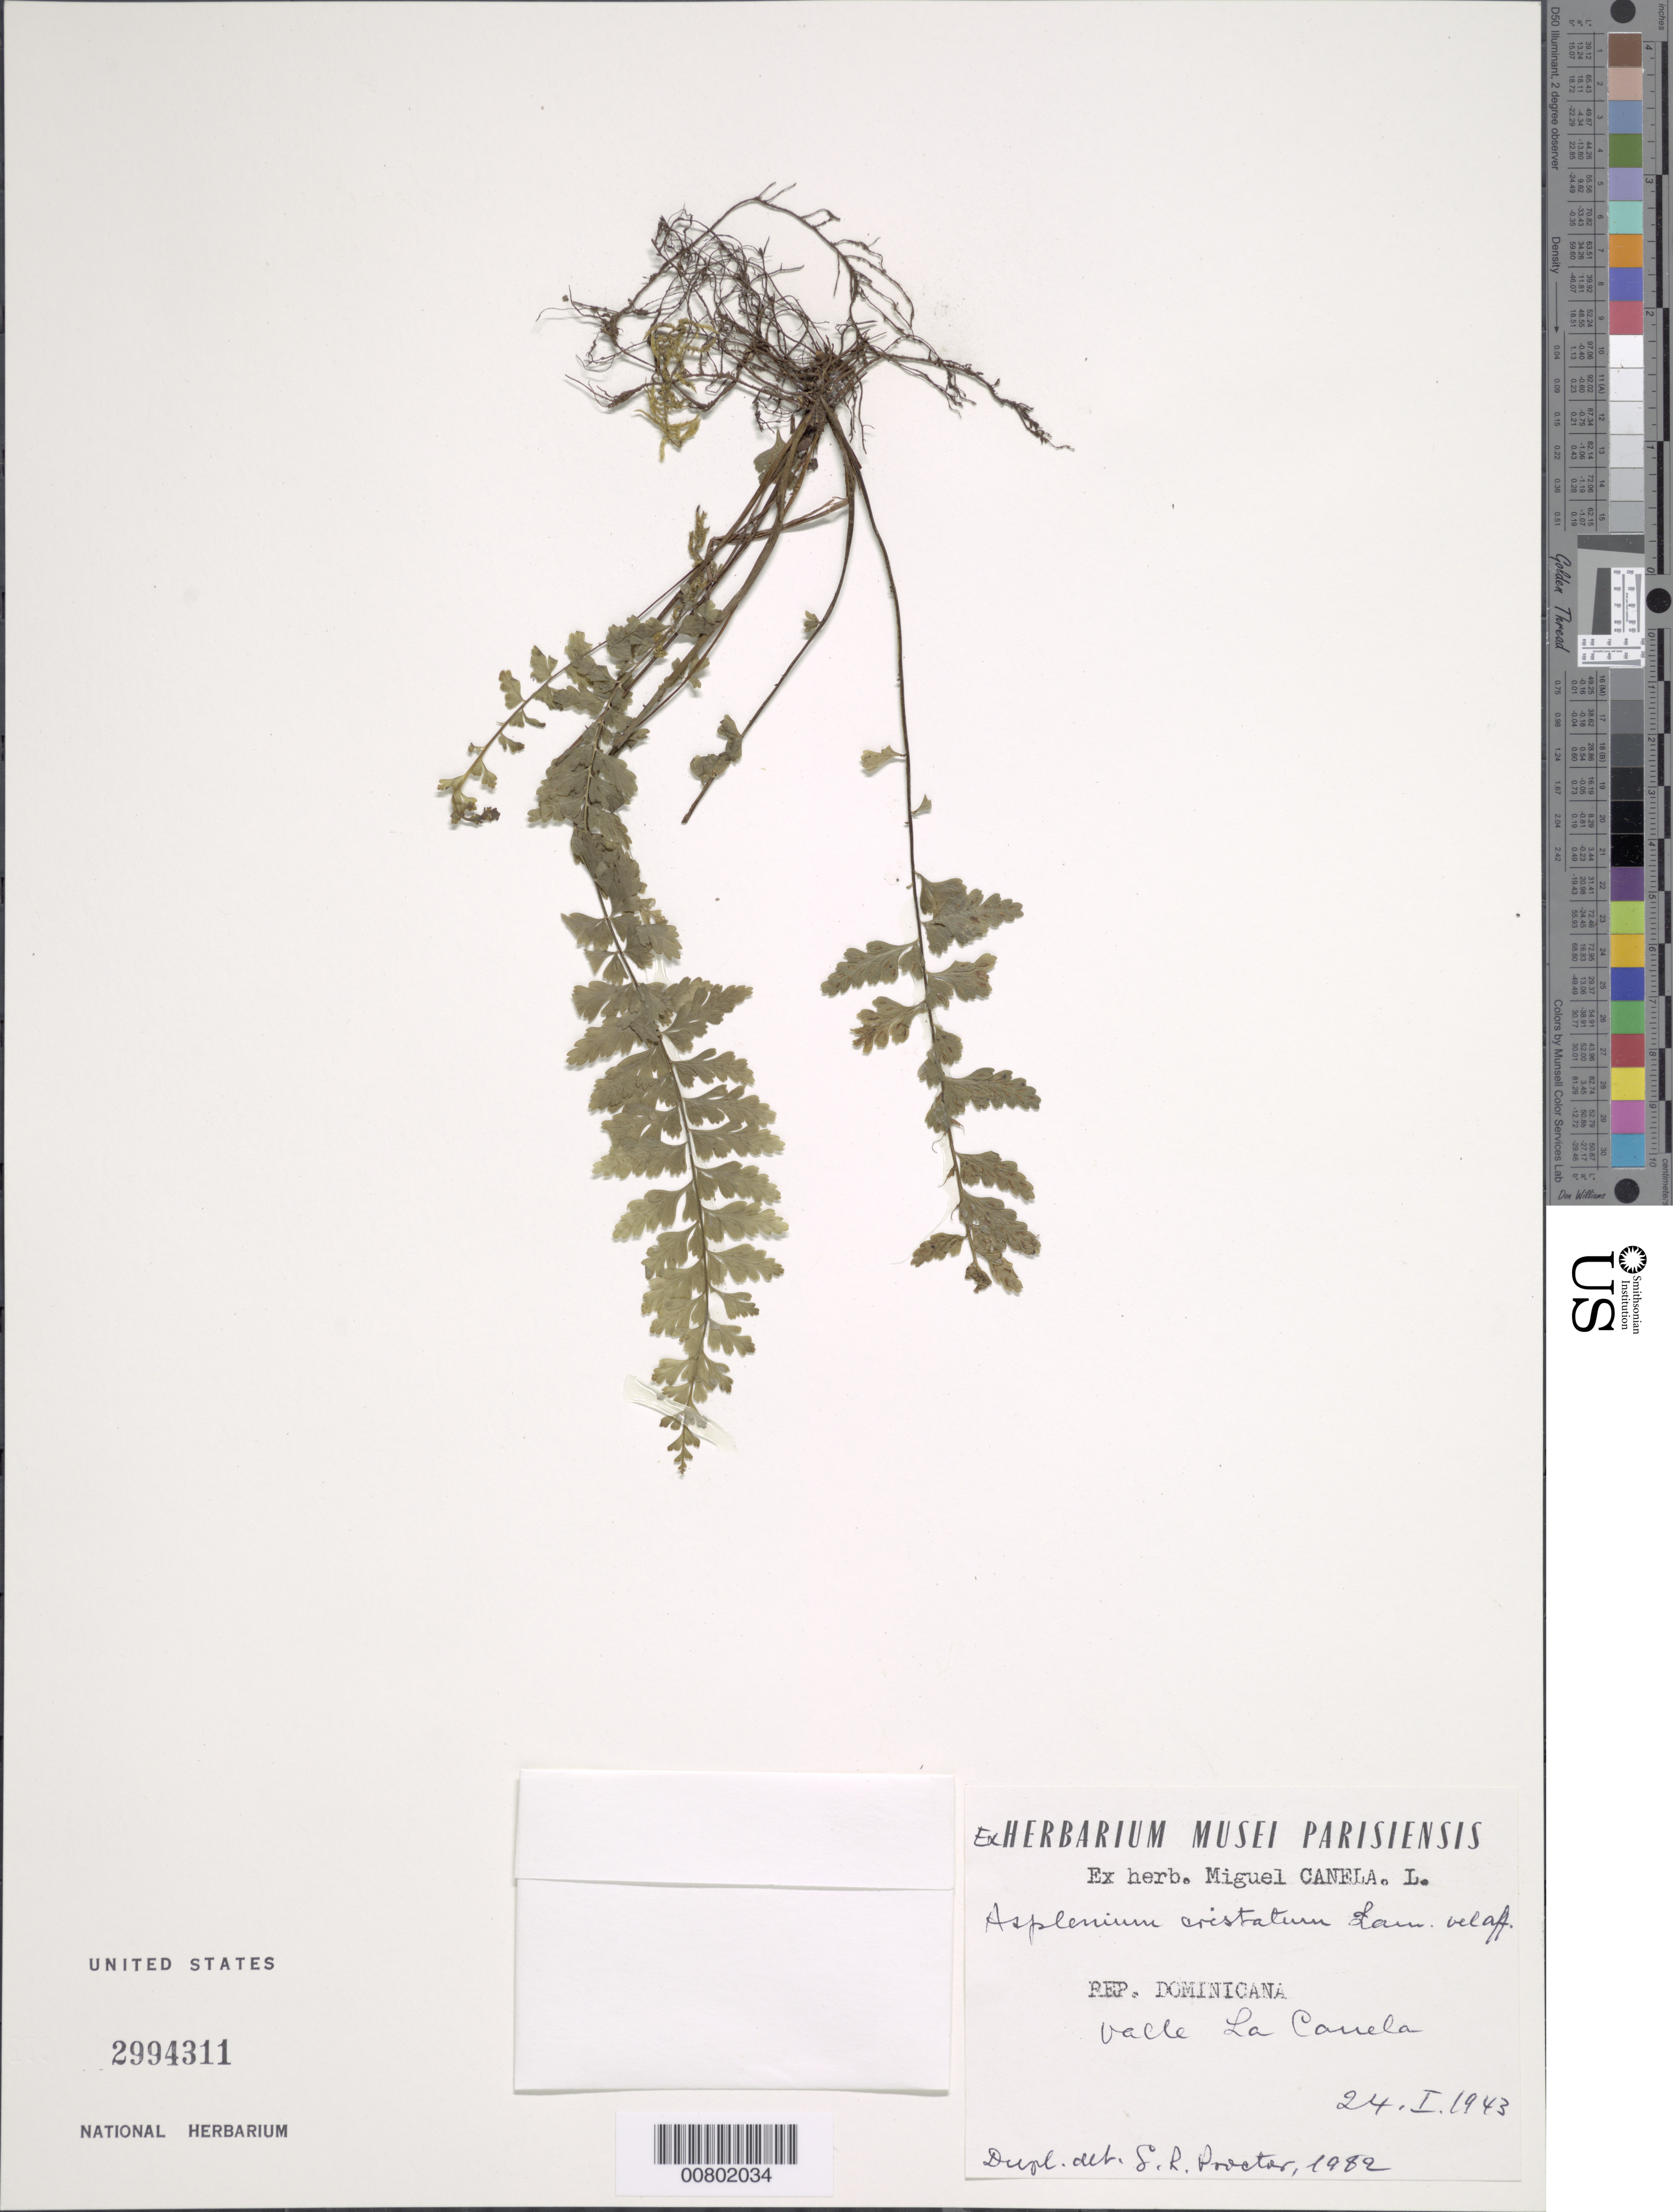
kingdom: Plantae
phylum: Tracheophyta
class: Polypodiopsida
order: Polypodiales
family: Aspleniaceae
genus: Asplenium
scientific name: Asplenium cristatum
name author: Lam.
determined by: Proctor, G. R.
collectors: M. Canela Lazaro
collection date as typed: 24 Jan 1943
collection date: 1943-01-24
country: Dominican Republic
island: Hispaniola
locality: Valle La Canela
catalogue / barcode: US 2994311